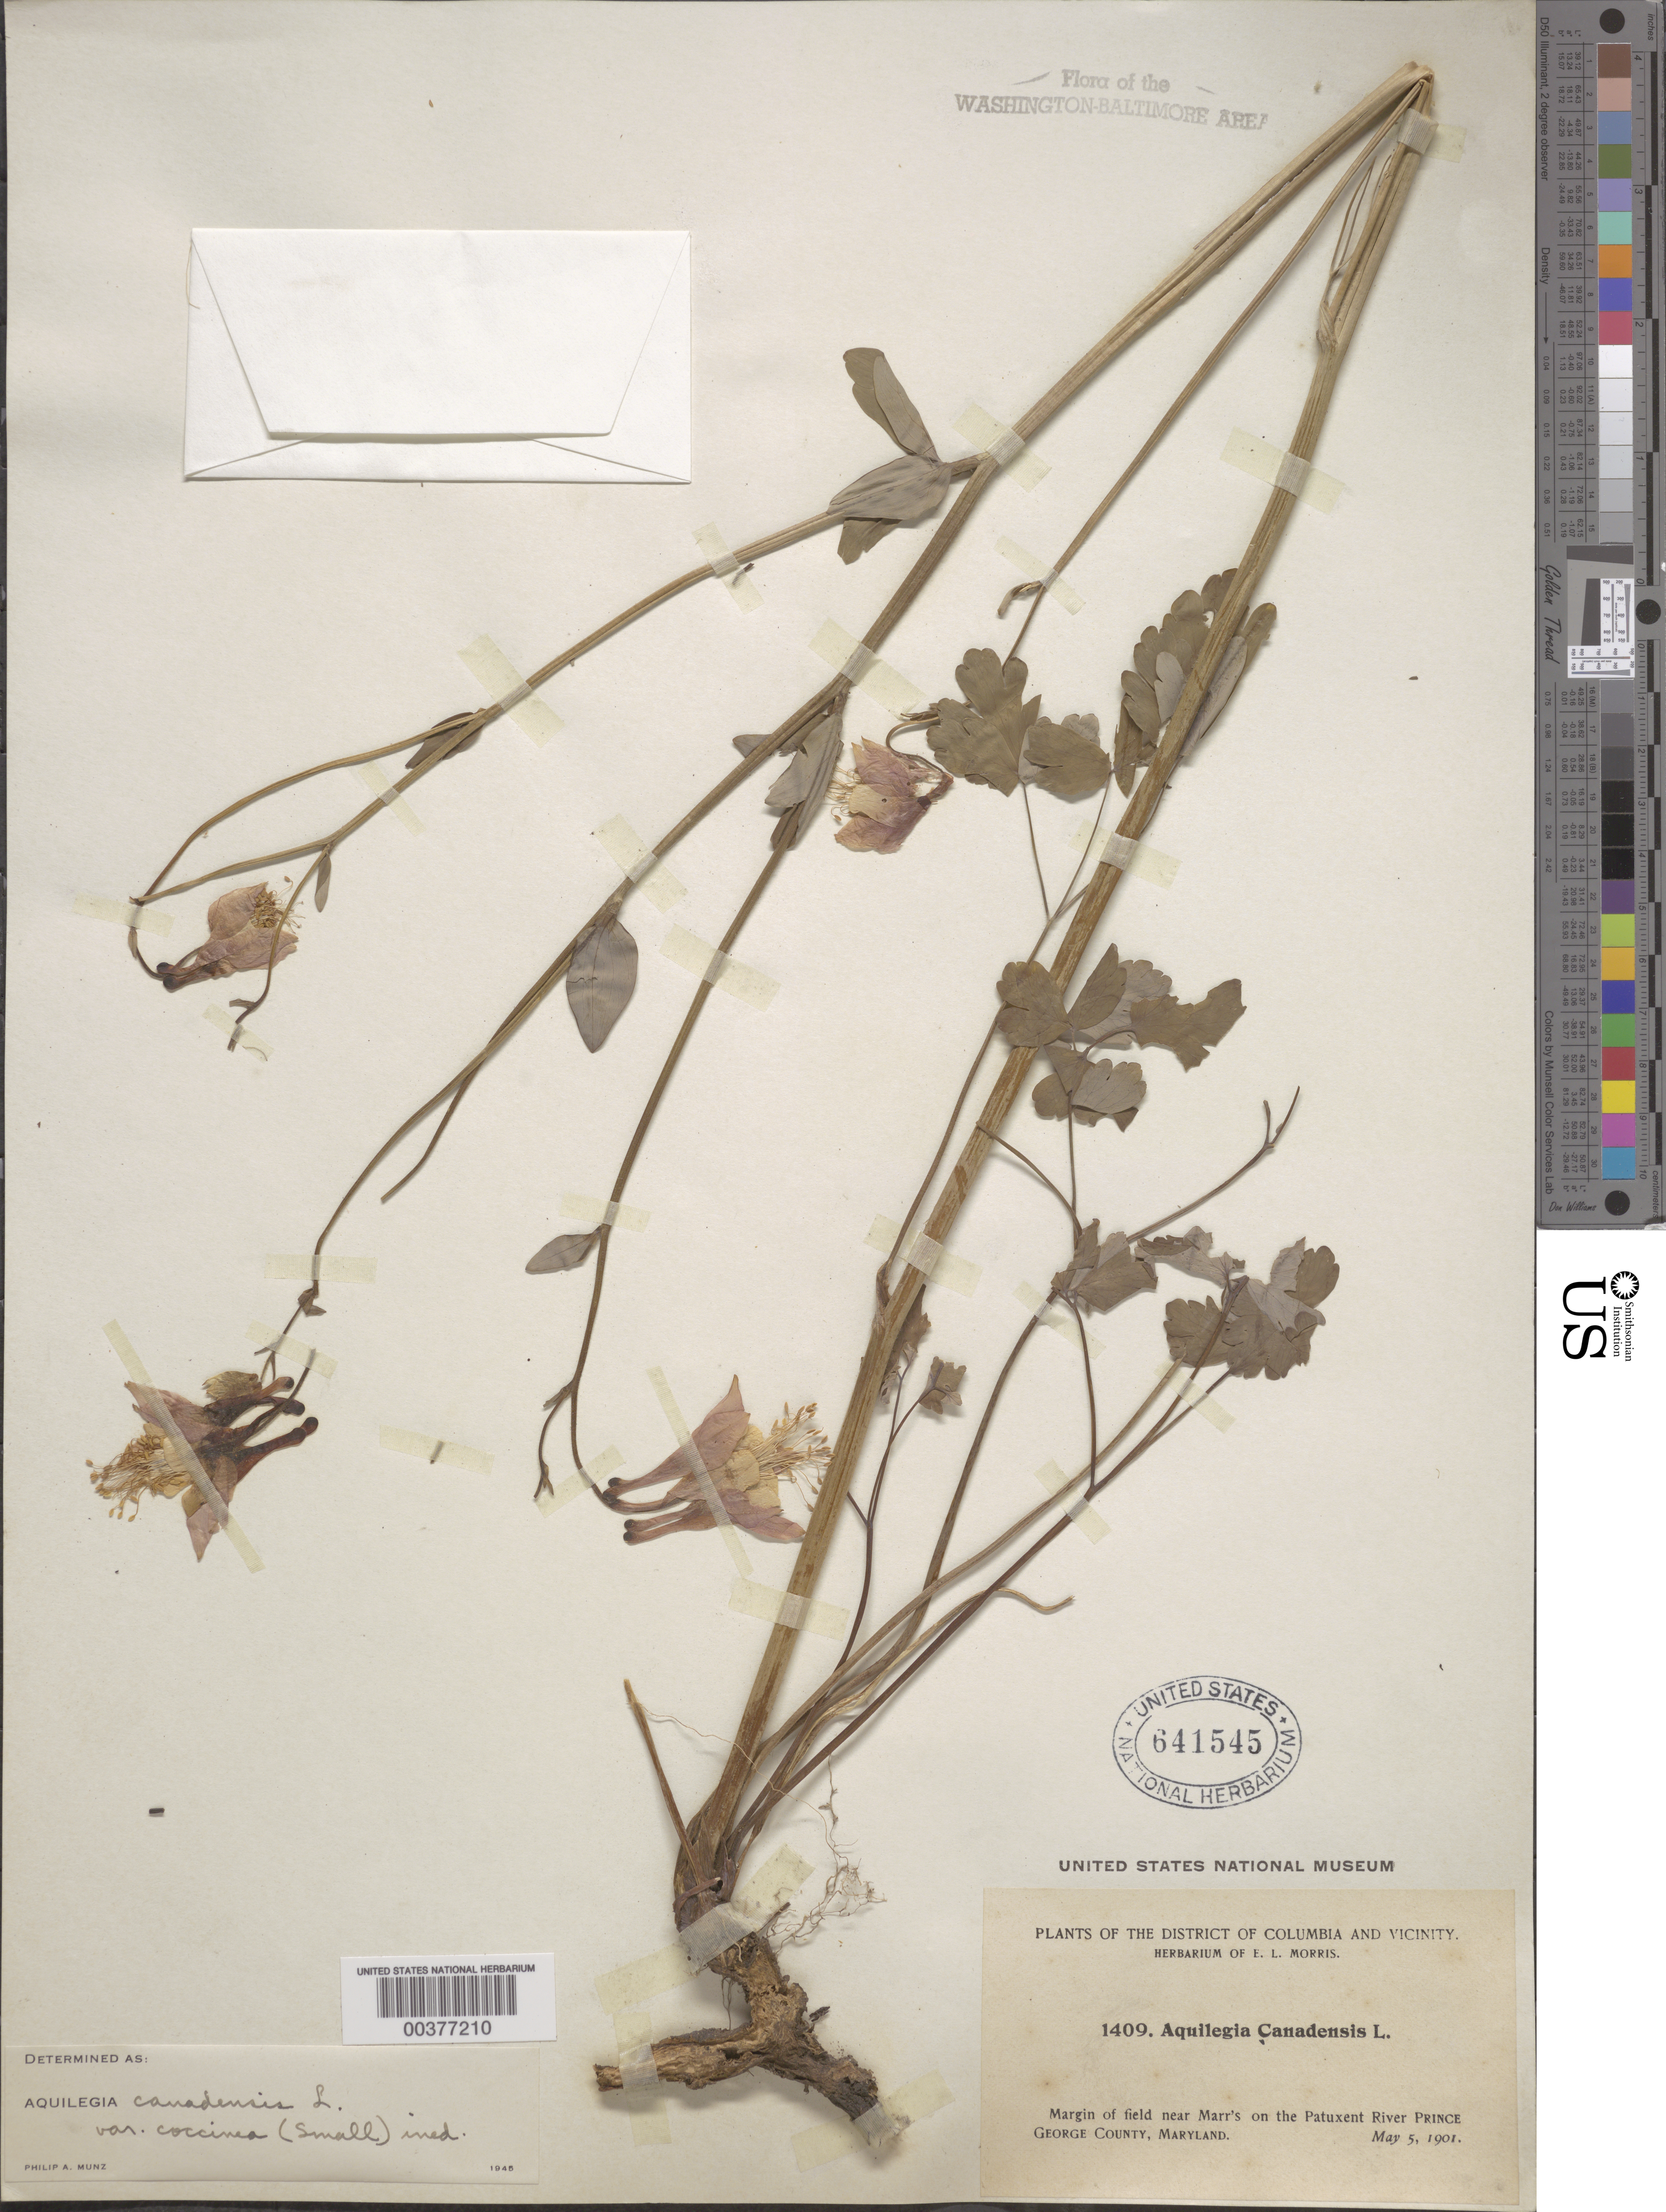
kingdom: Plantae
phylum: Tracheophyta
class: Magnoliopsida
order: Ranunculales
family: Ranunculaceae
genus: Aquilegia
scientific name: Aquilegia canadensis var. coccinea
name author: (Small) Munz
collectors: E. L. Morris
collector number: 1409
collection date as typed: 05 May 1901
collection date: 1901-05-05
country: United States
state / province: Maryland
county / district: Prince George's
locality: Patuxent River near Marrs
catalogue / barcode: US 641545